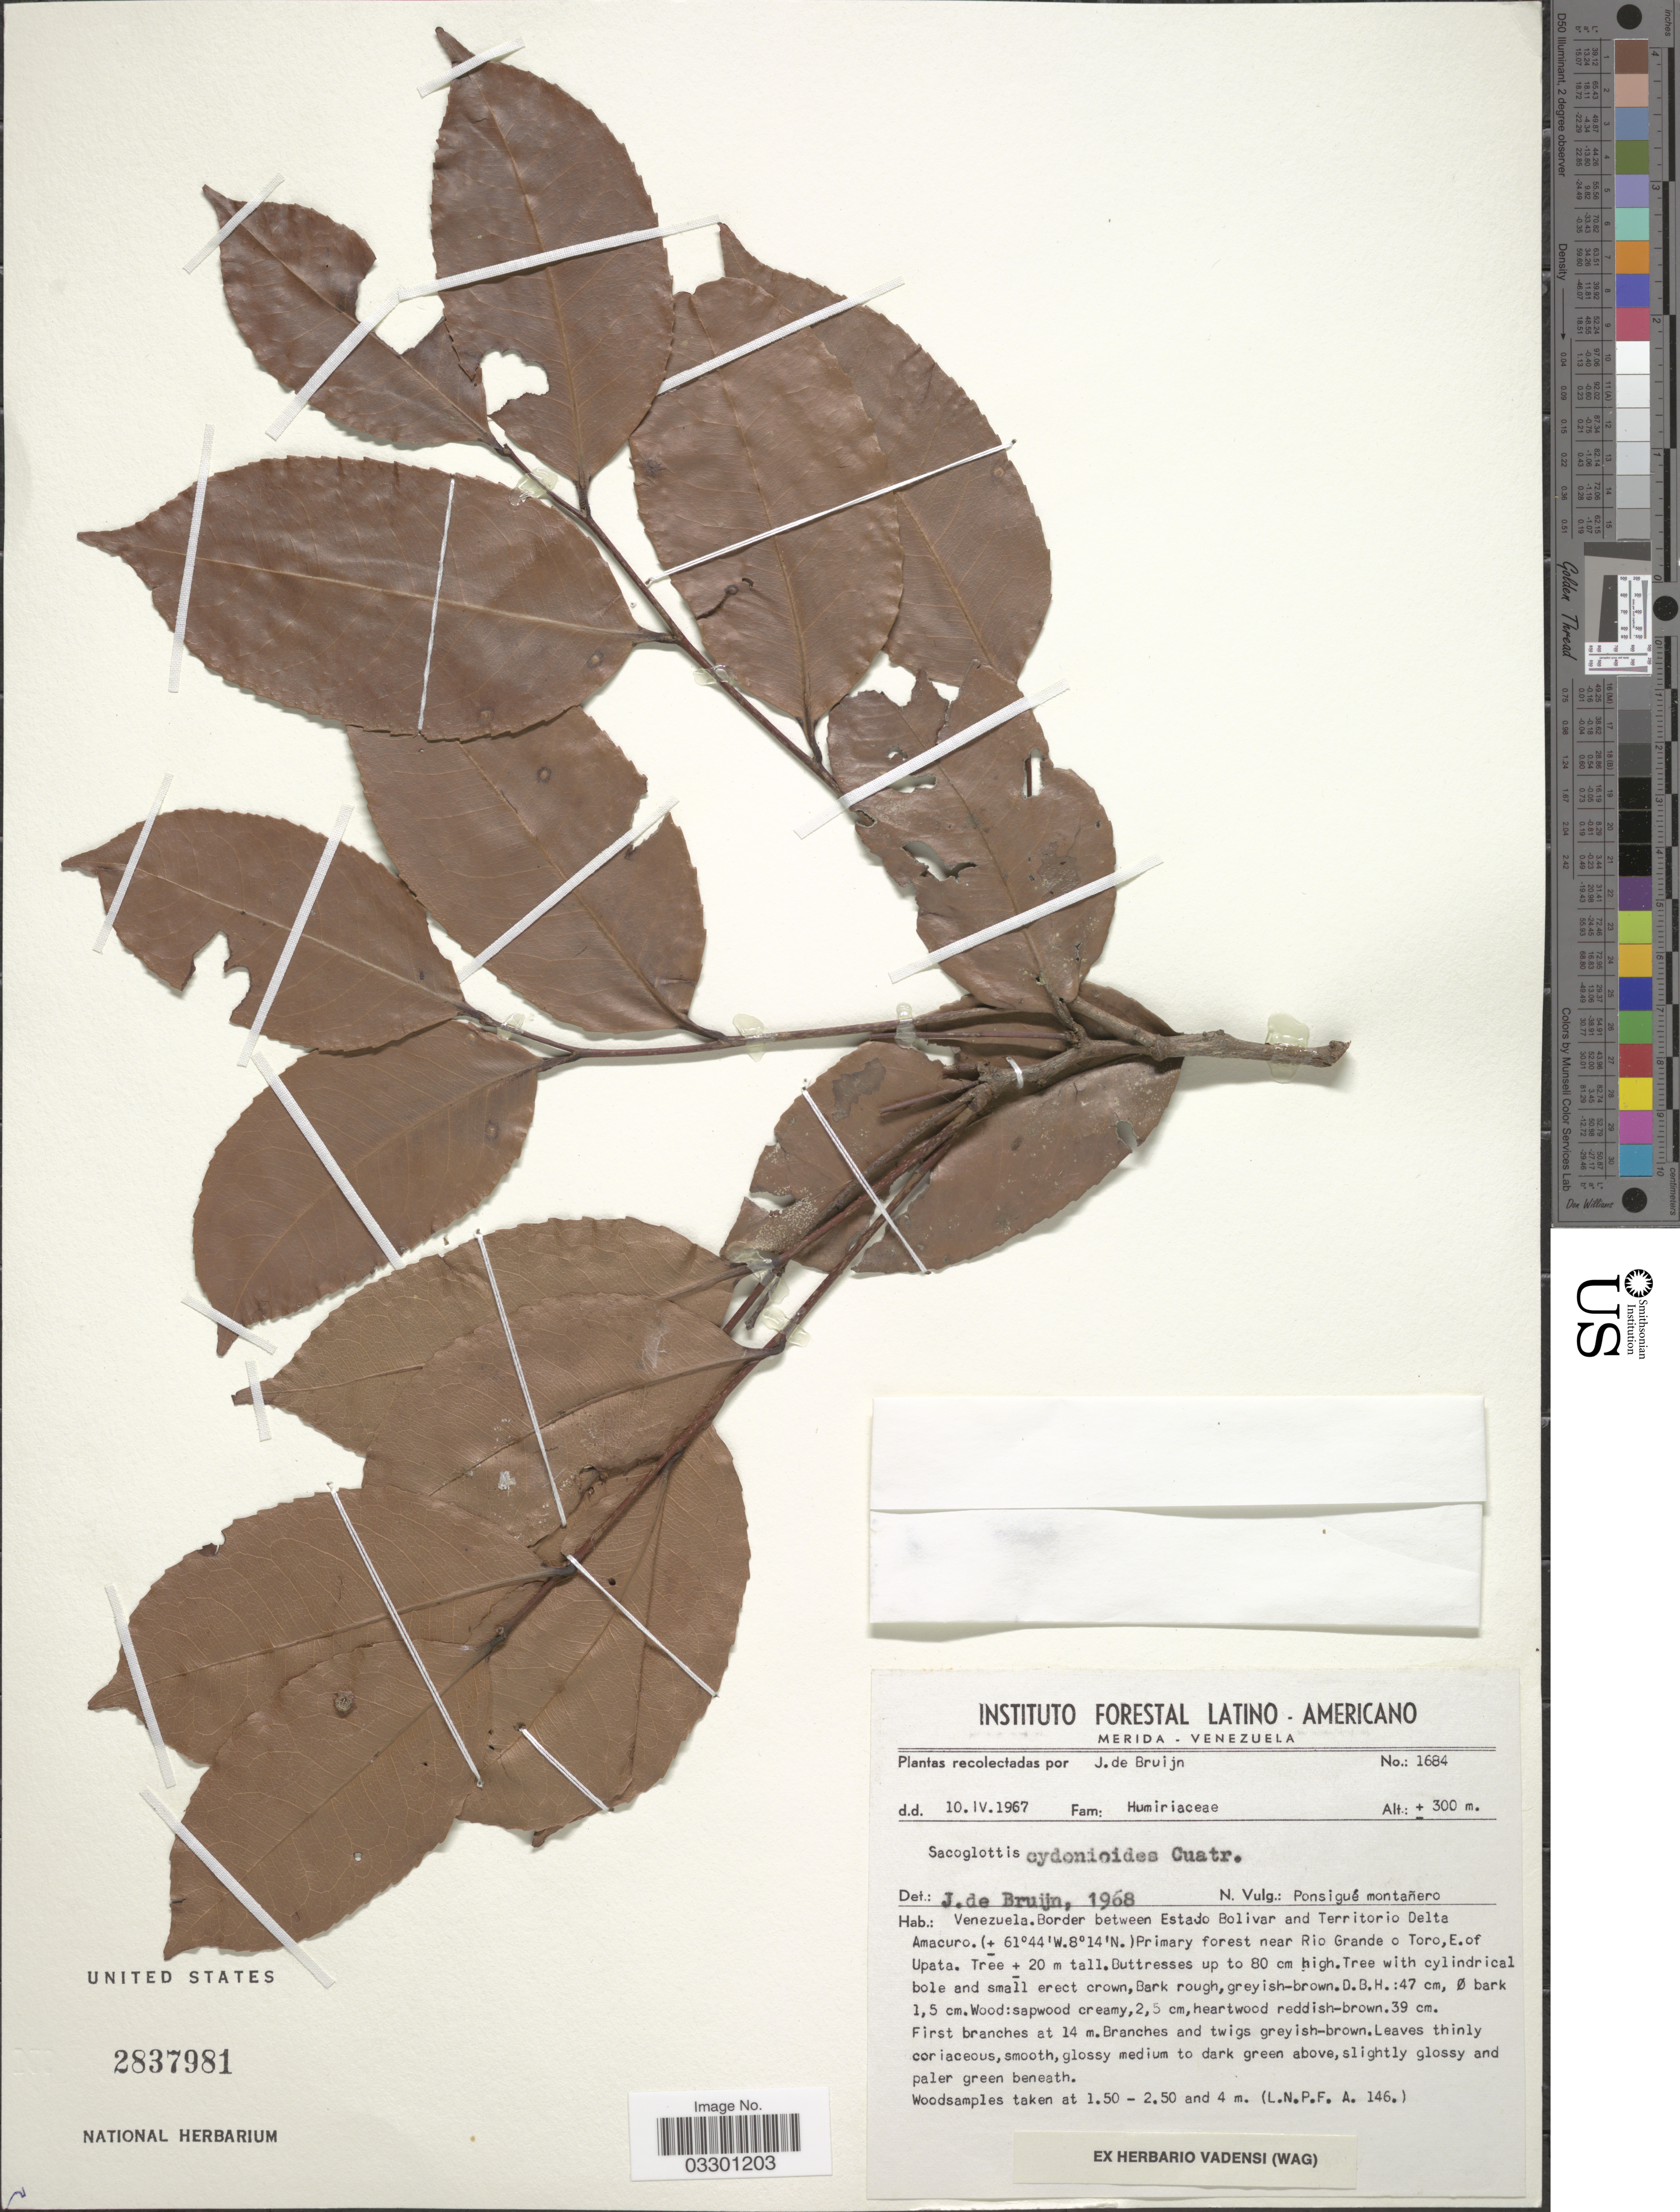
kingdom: Plantae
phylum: Tracheophyta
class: Magnoliopsida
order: Malpighiales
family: Humiriaceae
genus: Sacoglottis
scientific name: Sacoglottis cydonioides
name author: Cuatrec.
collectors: J. Bruijn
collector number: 1684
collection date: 1967-04-10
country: Venezuela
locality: Border between Estado Bolivar and Territorio Delta Amacuro. Primary forest near Rio Grande o Toro, E. of Upata.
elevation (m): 300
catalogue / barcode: US 2837981